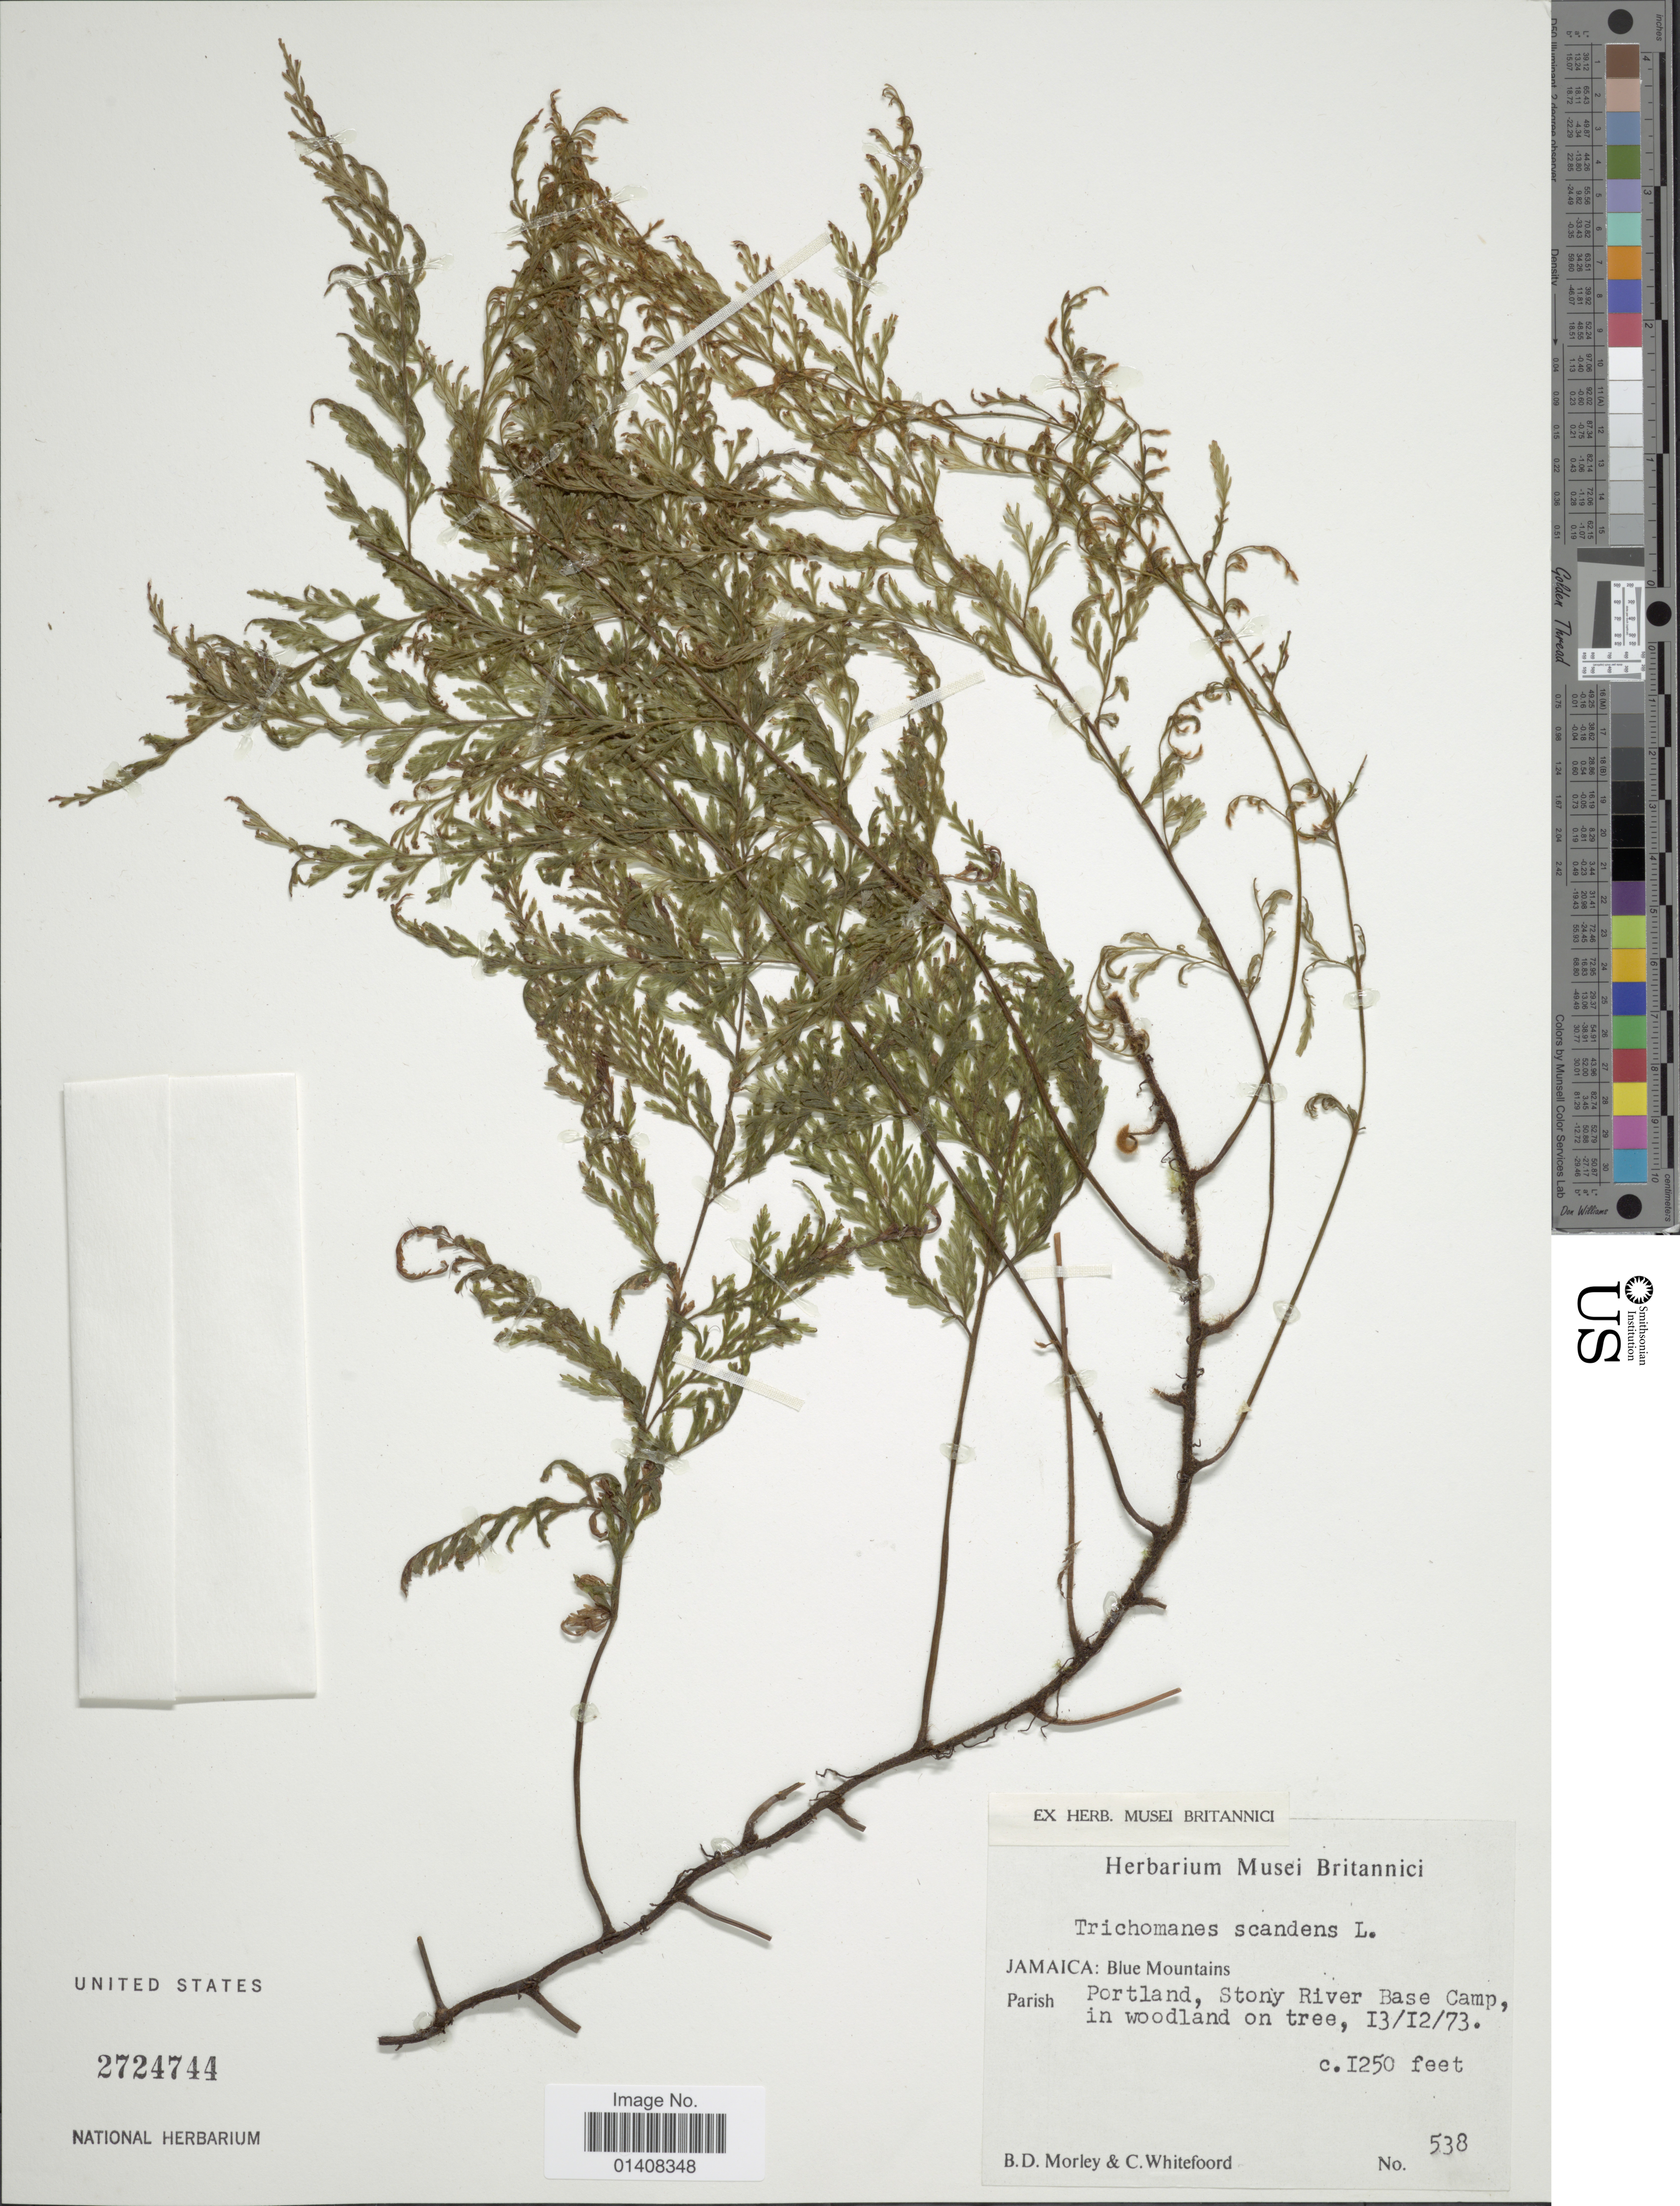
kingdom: Plantae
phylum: Tracheophyta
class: Polypodiopsida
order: Hymenophyllales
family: Hymenophyllaceae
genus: Trichomanes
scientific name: Trichomanes scandens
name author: L.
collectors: B. D. Morley & C. Whitefoord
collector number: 538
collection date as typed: Transcribed d/m/y: 13/12/73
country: Jamaica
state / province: Portland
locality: Blue Mountains parish Portland stony river Base camp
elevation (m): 381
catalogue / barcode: US 2724744